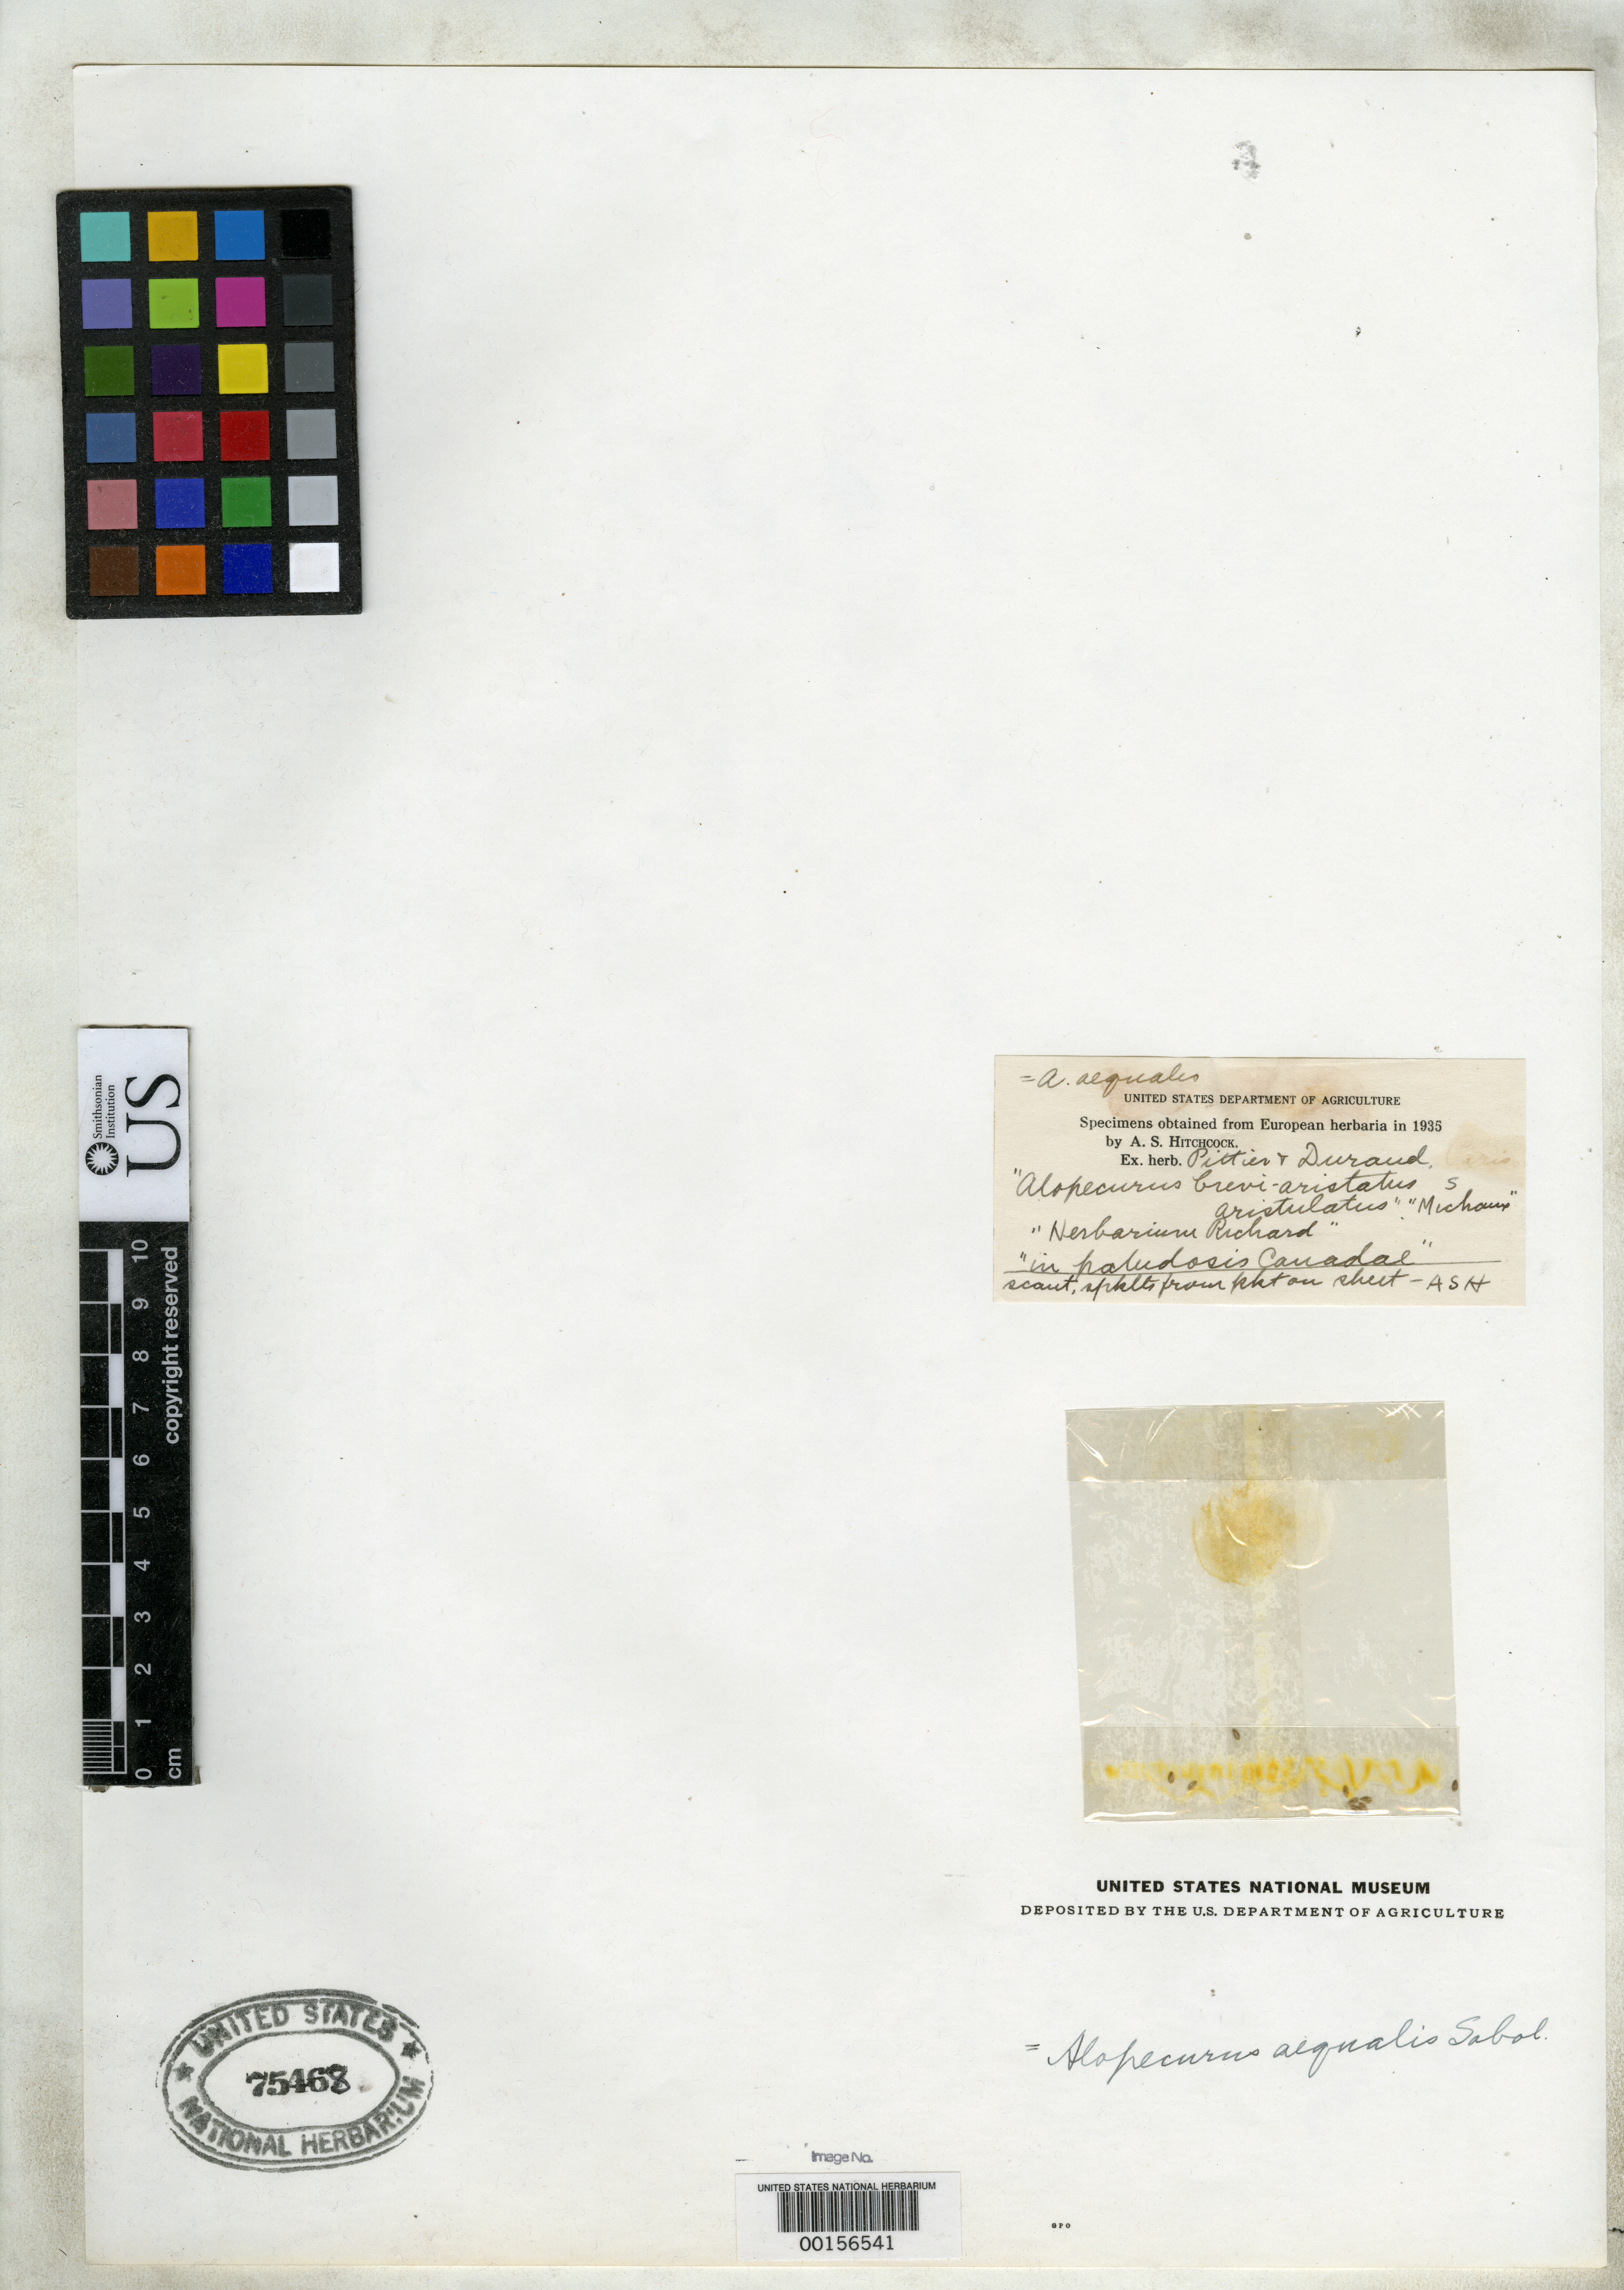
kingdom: Plantae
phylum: Tracheophyta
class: Liliopsida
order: Poales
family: Poaceae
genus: Alopecurus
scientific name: Alopecurus aristulatus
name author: Michx.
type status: Type Fragment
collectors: ex herb. Pittier & Durand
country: Canada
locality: In paludosis.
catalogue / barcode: US 75468